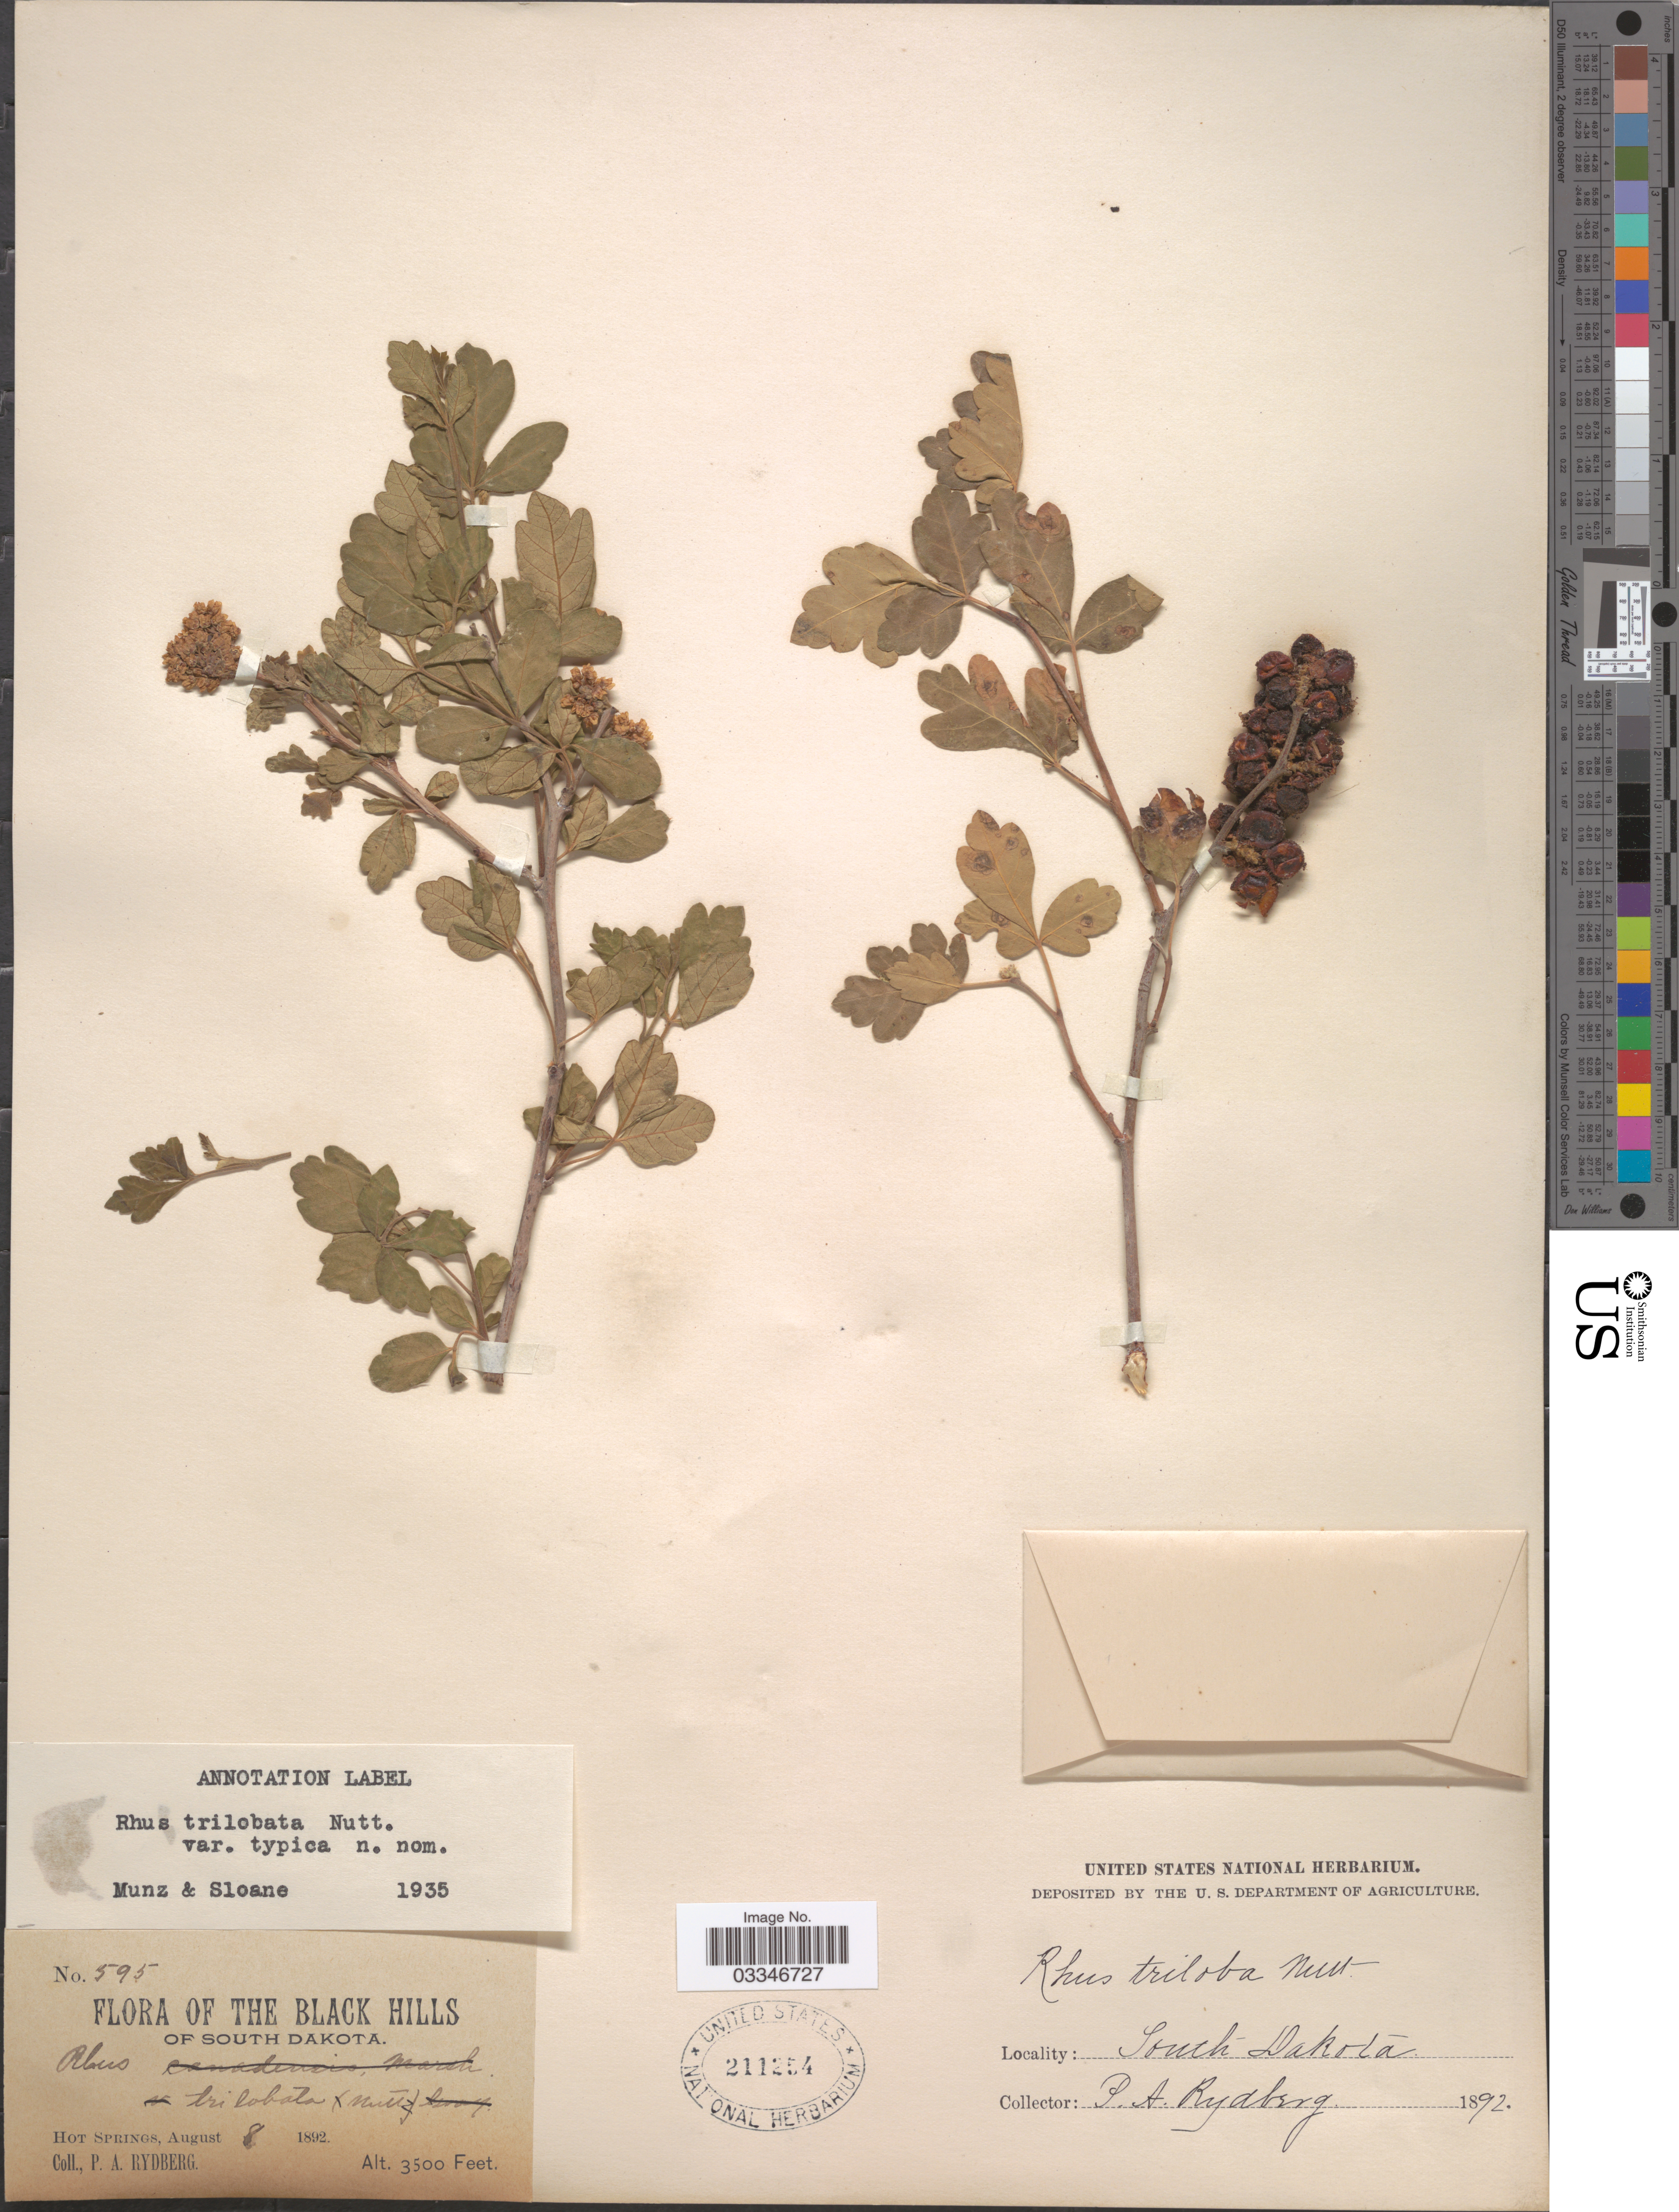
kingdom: Plantae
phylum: Tracheophyta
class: Magnoliopsida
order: Sapindales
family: Anacardiaceae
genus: Rhus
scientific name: Rhus trilobata var. typica Munz & Sloane ined.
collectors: P. A. Rydberg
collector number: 595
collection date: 1892-08-08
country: United States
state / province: South Dakota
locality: The Black Hills. Hot Springs.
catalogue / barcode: US 211254